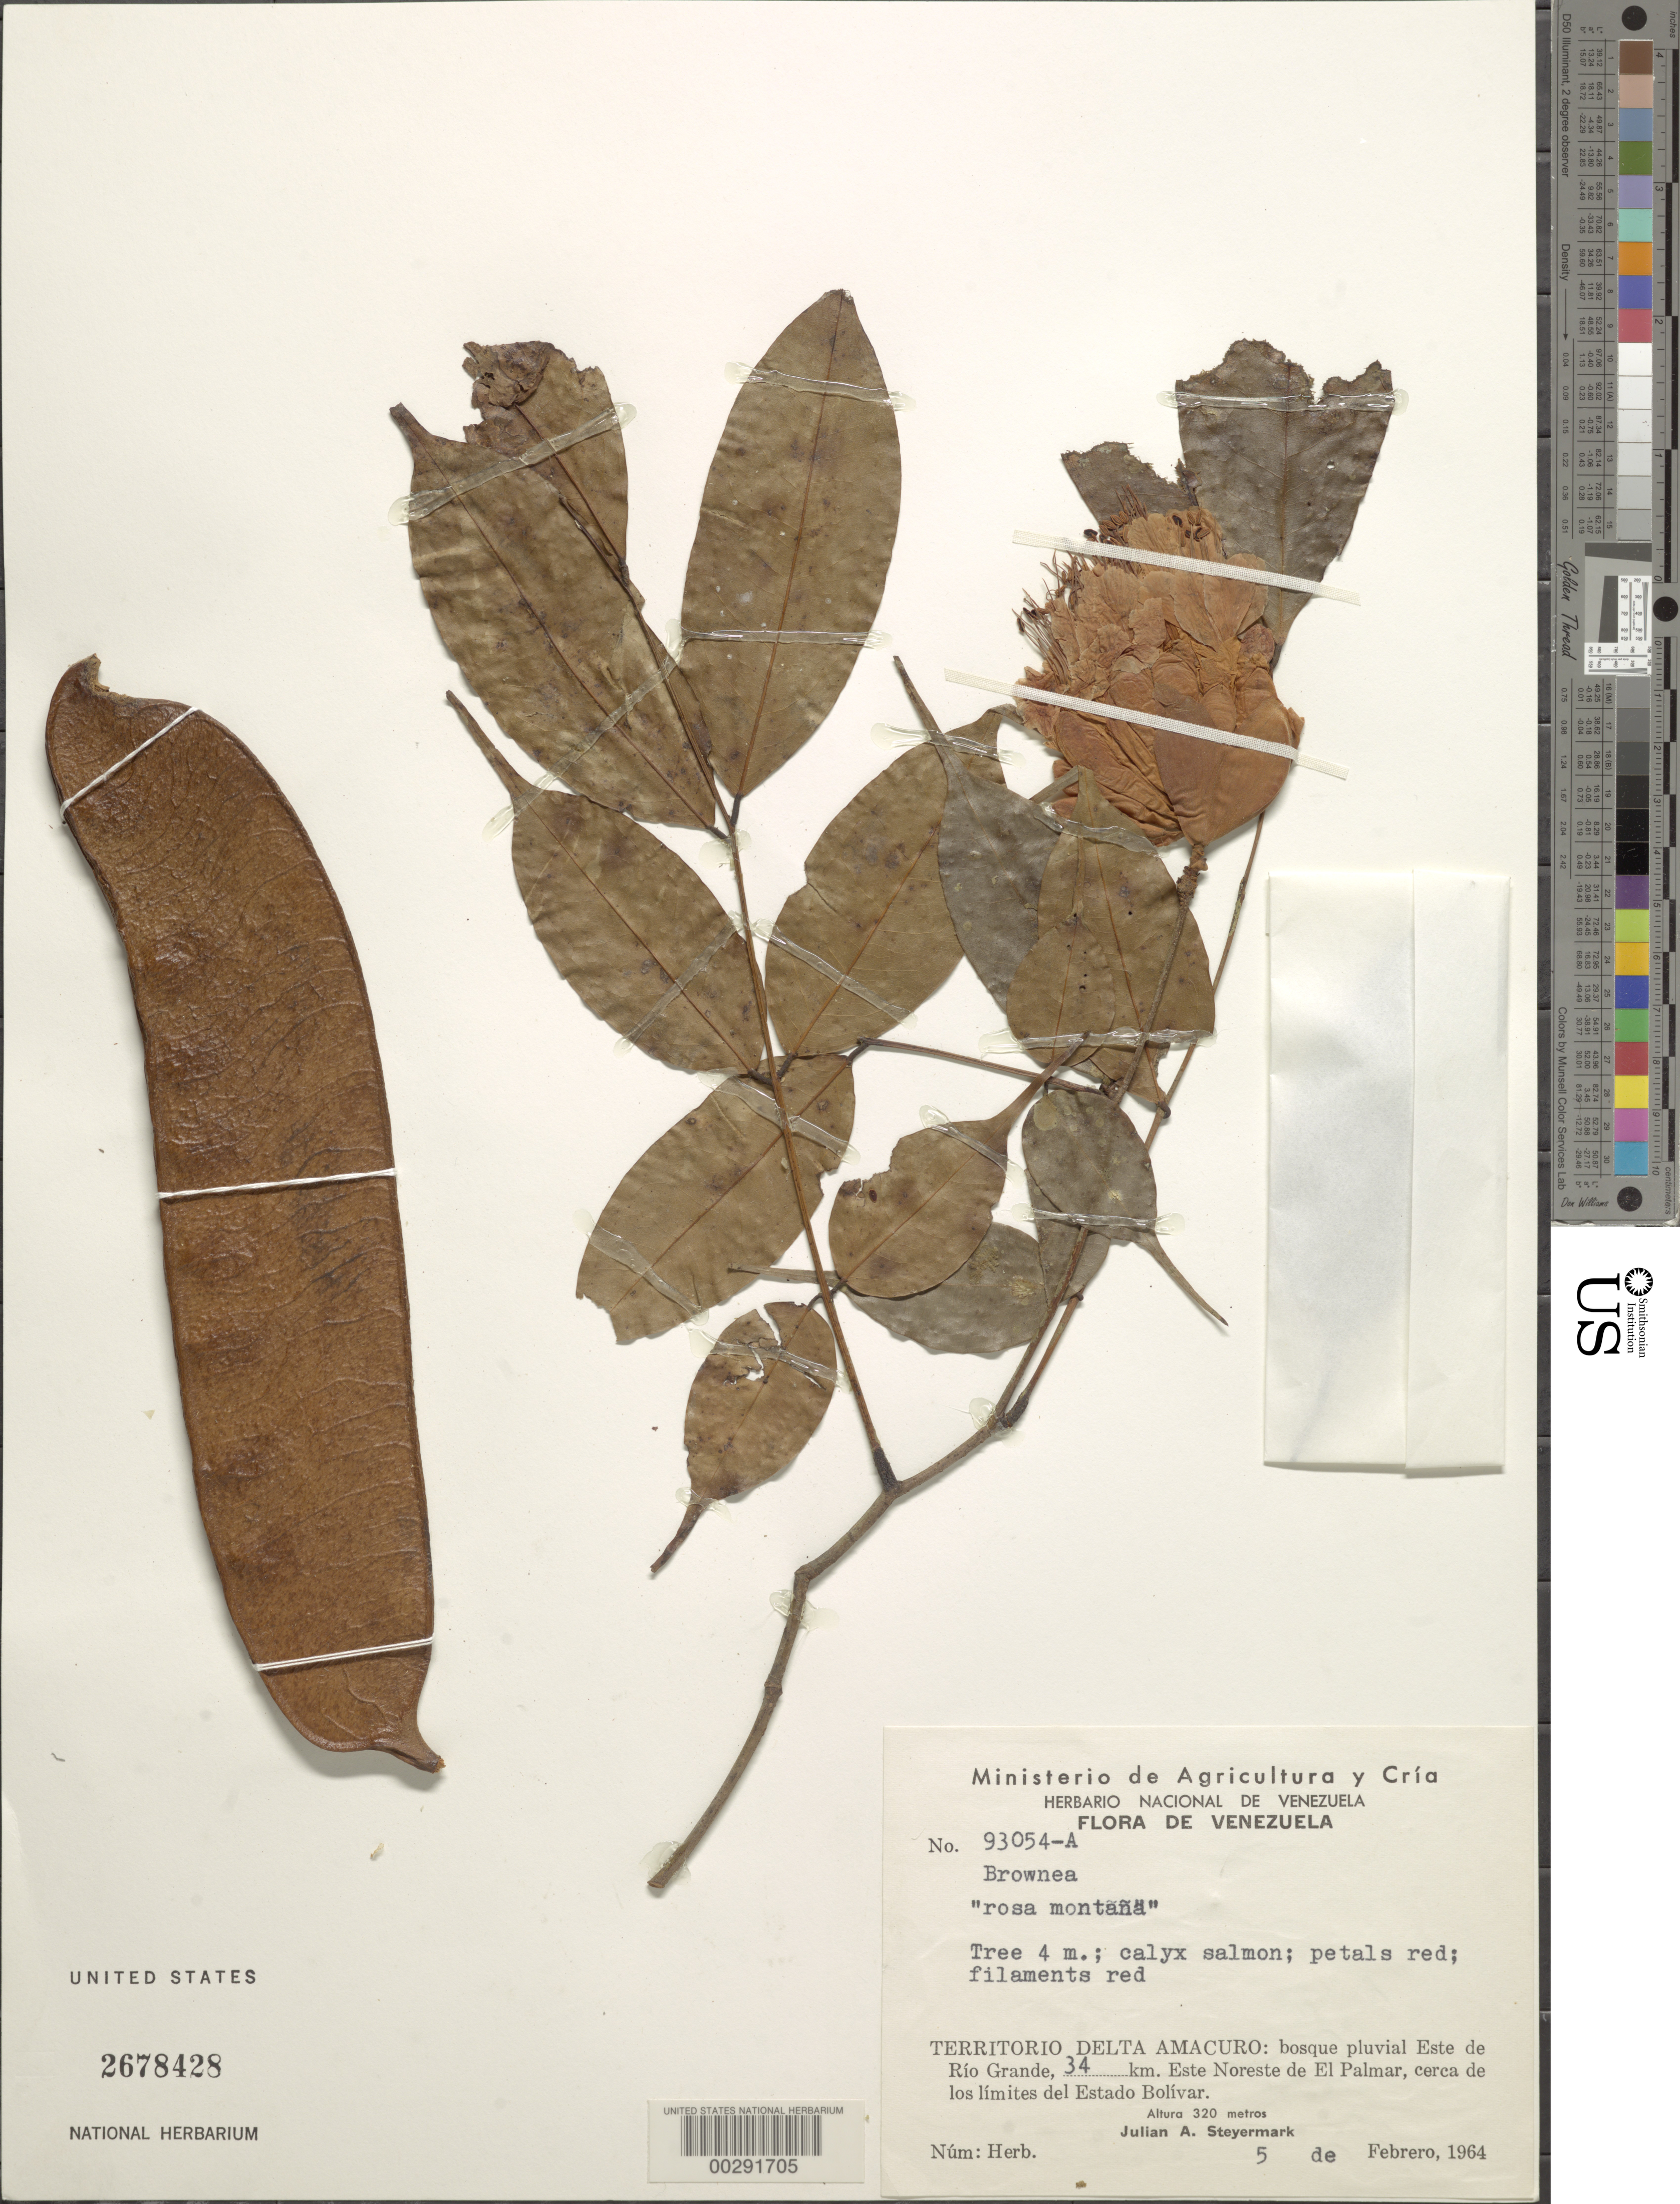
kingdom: Plantae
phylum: Tracheophyta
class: Magnoliopsida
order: Fabales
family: Fabaceae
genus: Brownea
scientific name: Brownea sp.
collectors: J. Steyermark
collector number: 93054-a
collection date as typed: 05 Feb 1964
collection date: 1964-02-05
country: Venezuela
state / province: Delta Amacuro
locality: E of rio grande, 34 km , ene of el palmar, near the border of the state of bolivar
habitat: Rain forest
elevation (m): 320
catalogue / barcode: US 2678428